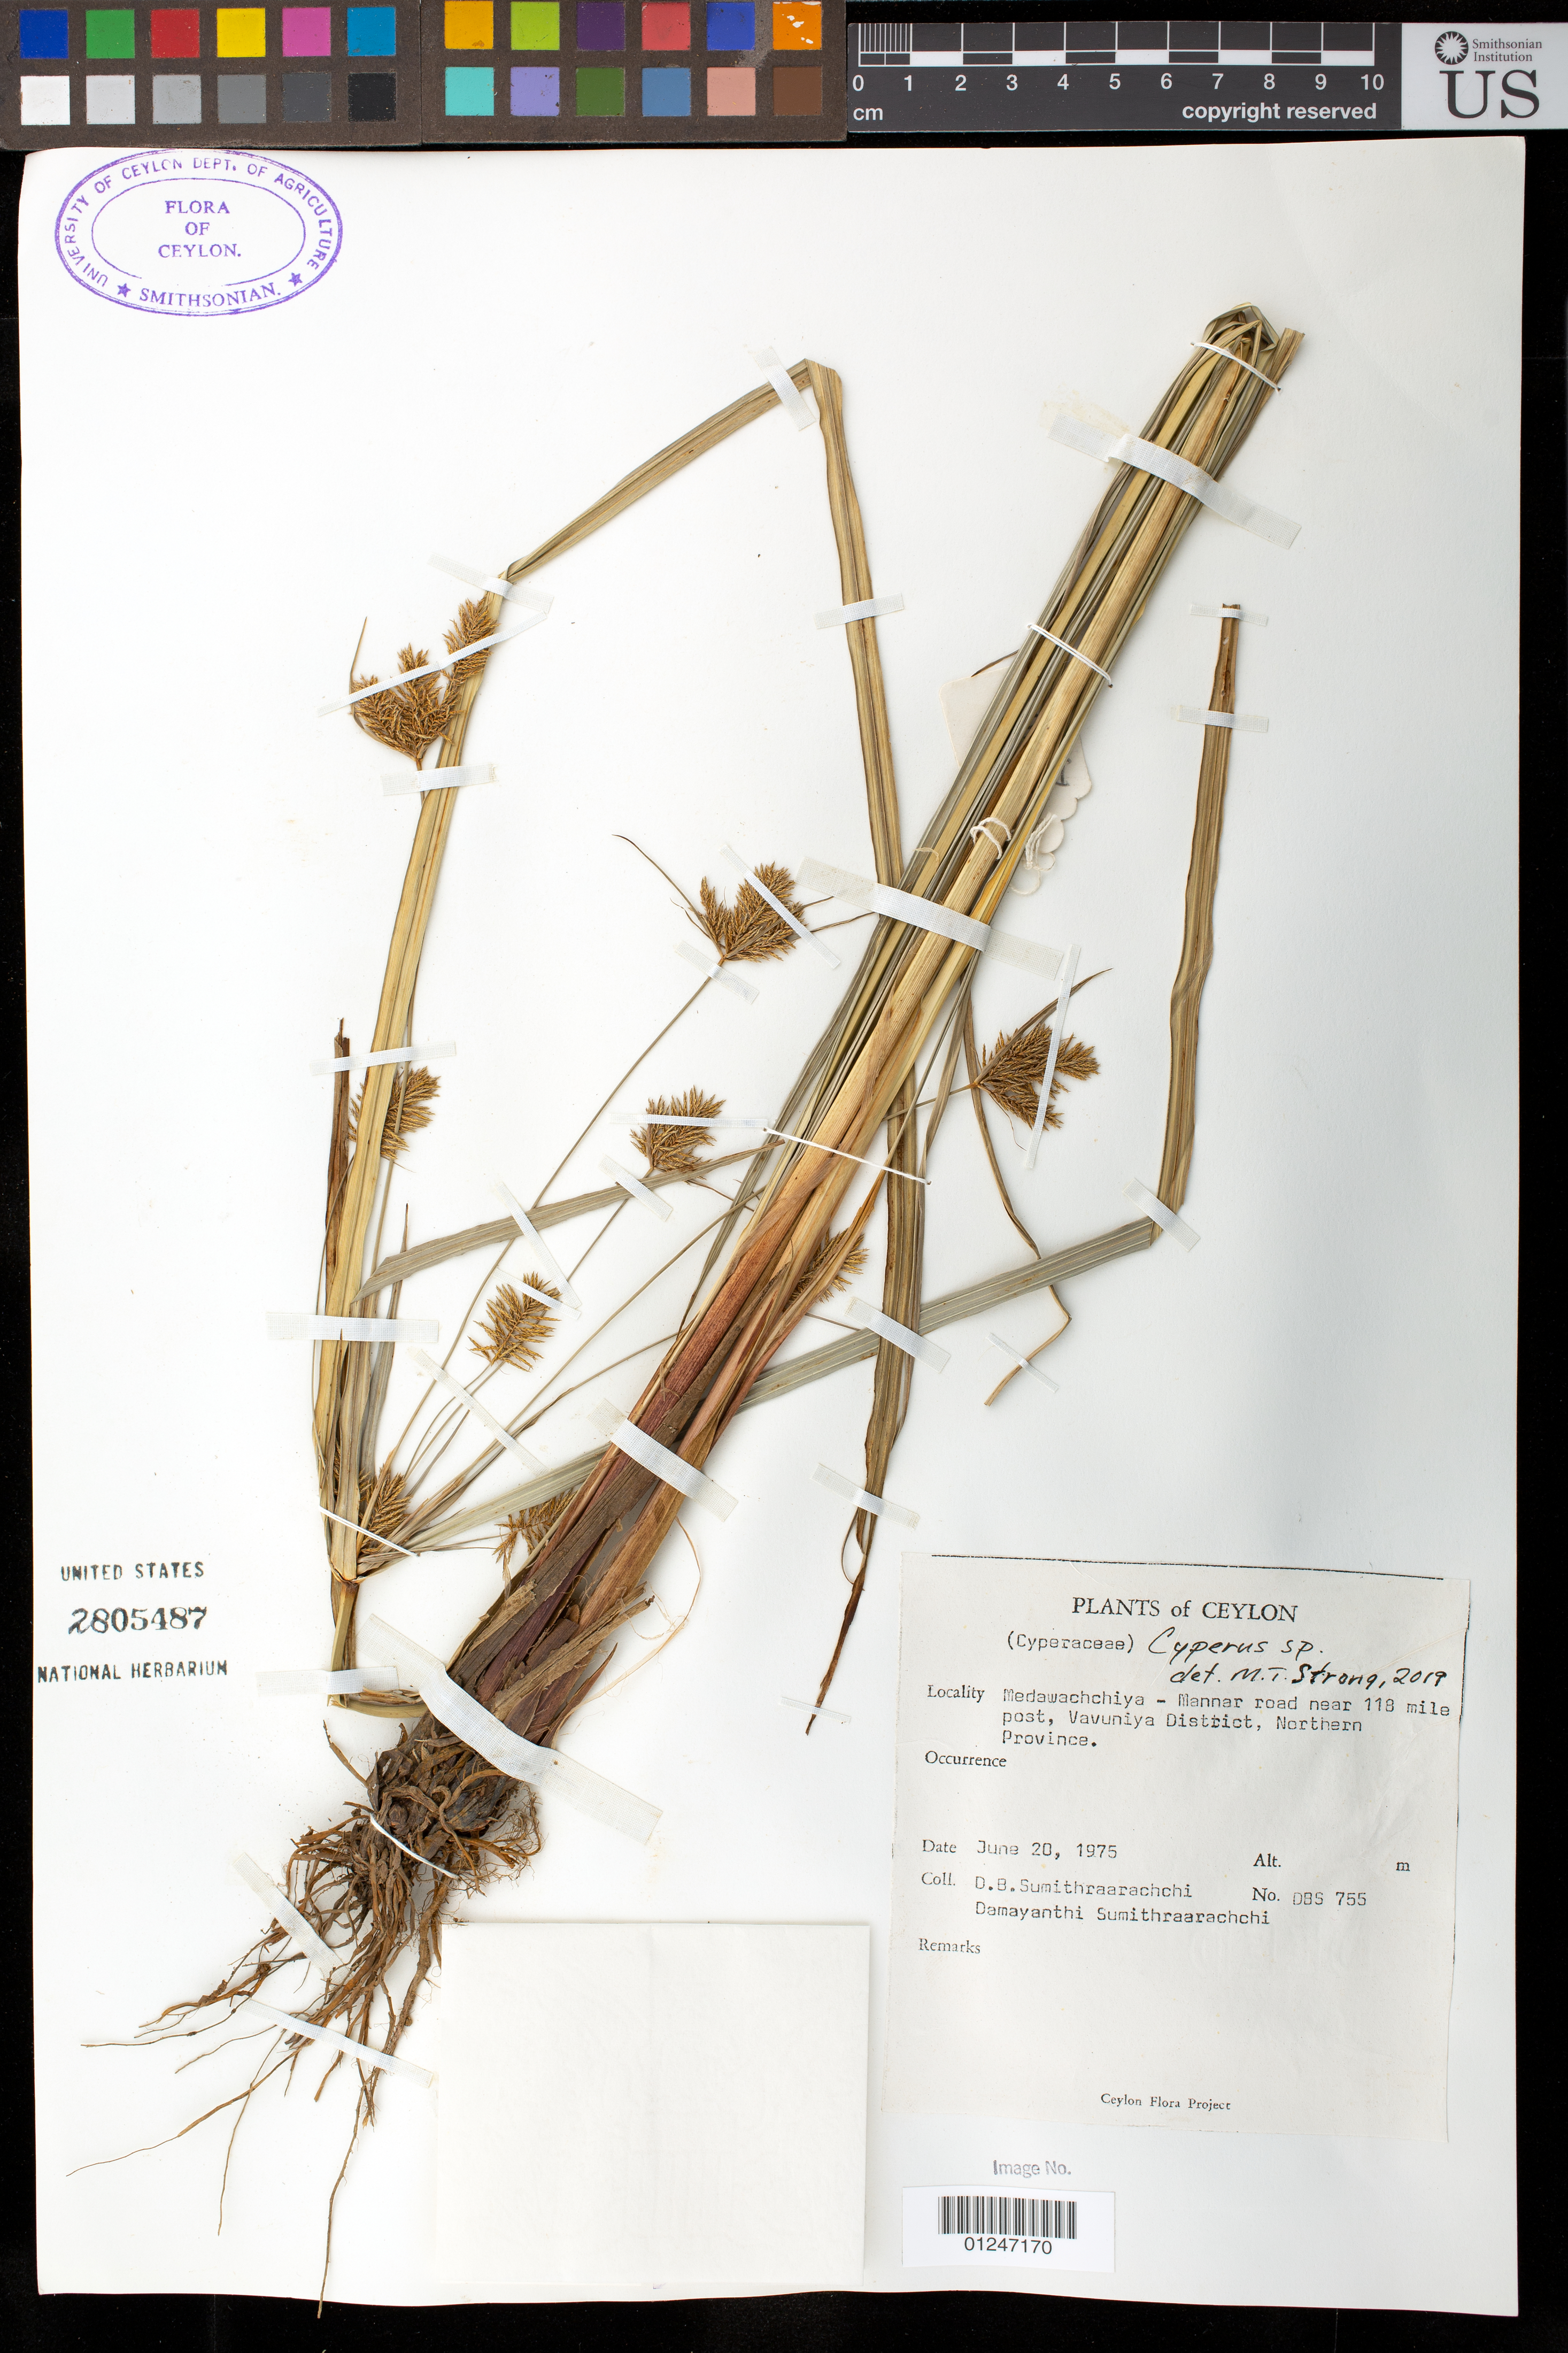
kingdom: Plantae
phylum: Tracheophyta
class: Liliopsida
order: Poales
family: Cyperaceae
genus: Cyperus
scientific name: Cyperus sp.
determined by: Strong, Mark T., (BOT), Smithsonian Institution - National Museum of Natural History (UNITED STATES)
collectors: D. B. Sumithraarachchi & D. Sumithraarachchi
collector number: DBS 755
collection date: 1975-06-20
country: Sri Lanka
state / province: Northern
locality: Ceylon, Medawachchiya-Mannar road near 118 mile marker. Vauniya District.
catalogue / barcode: US 2805487